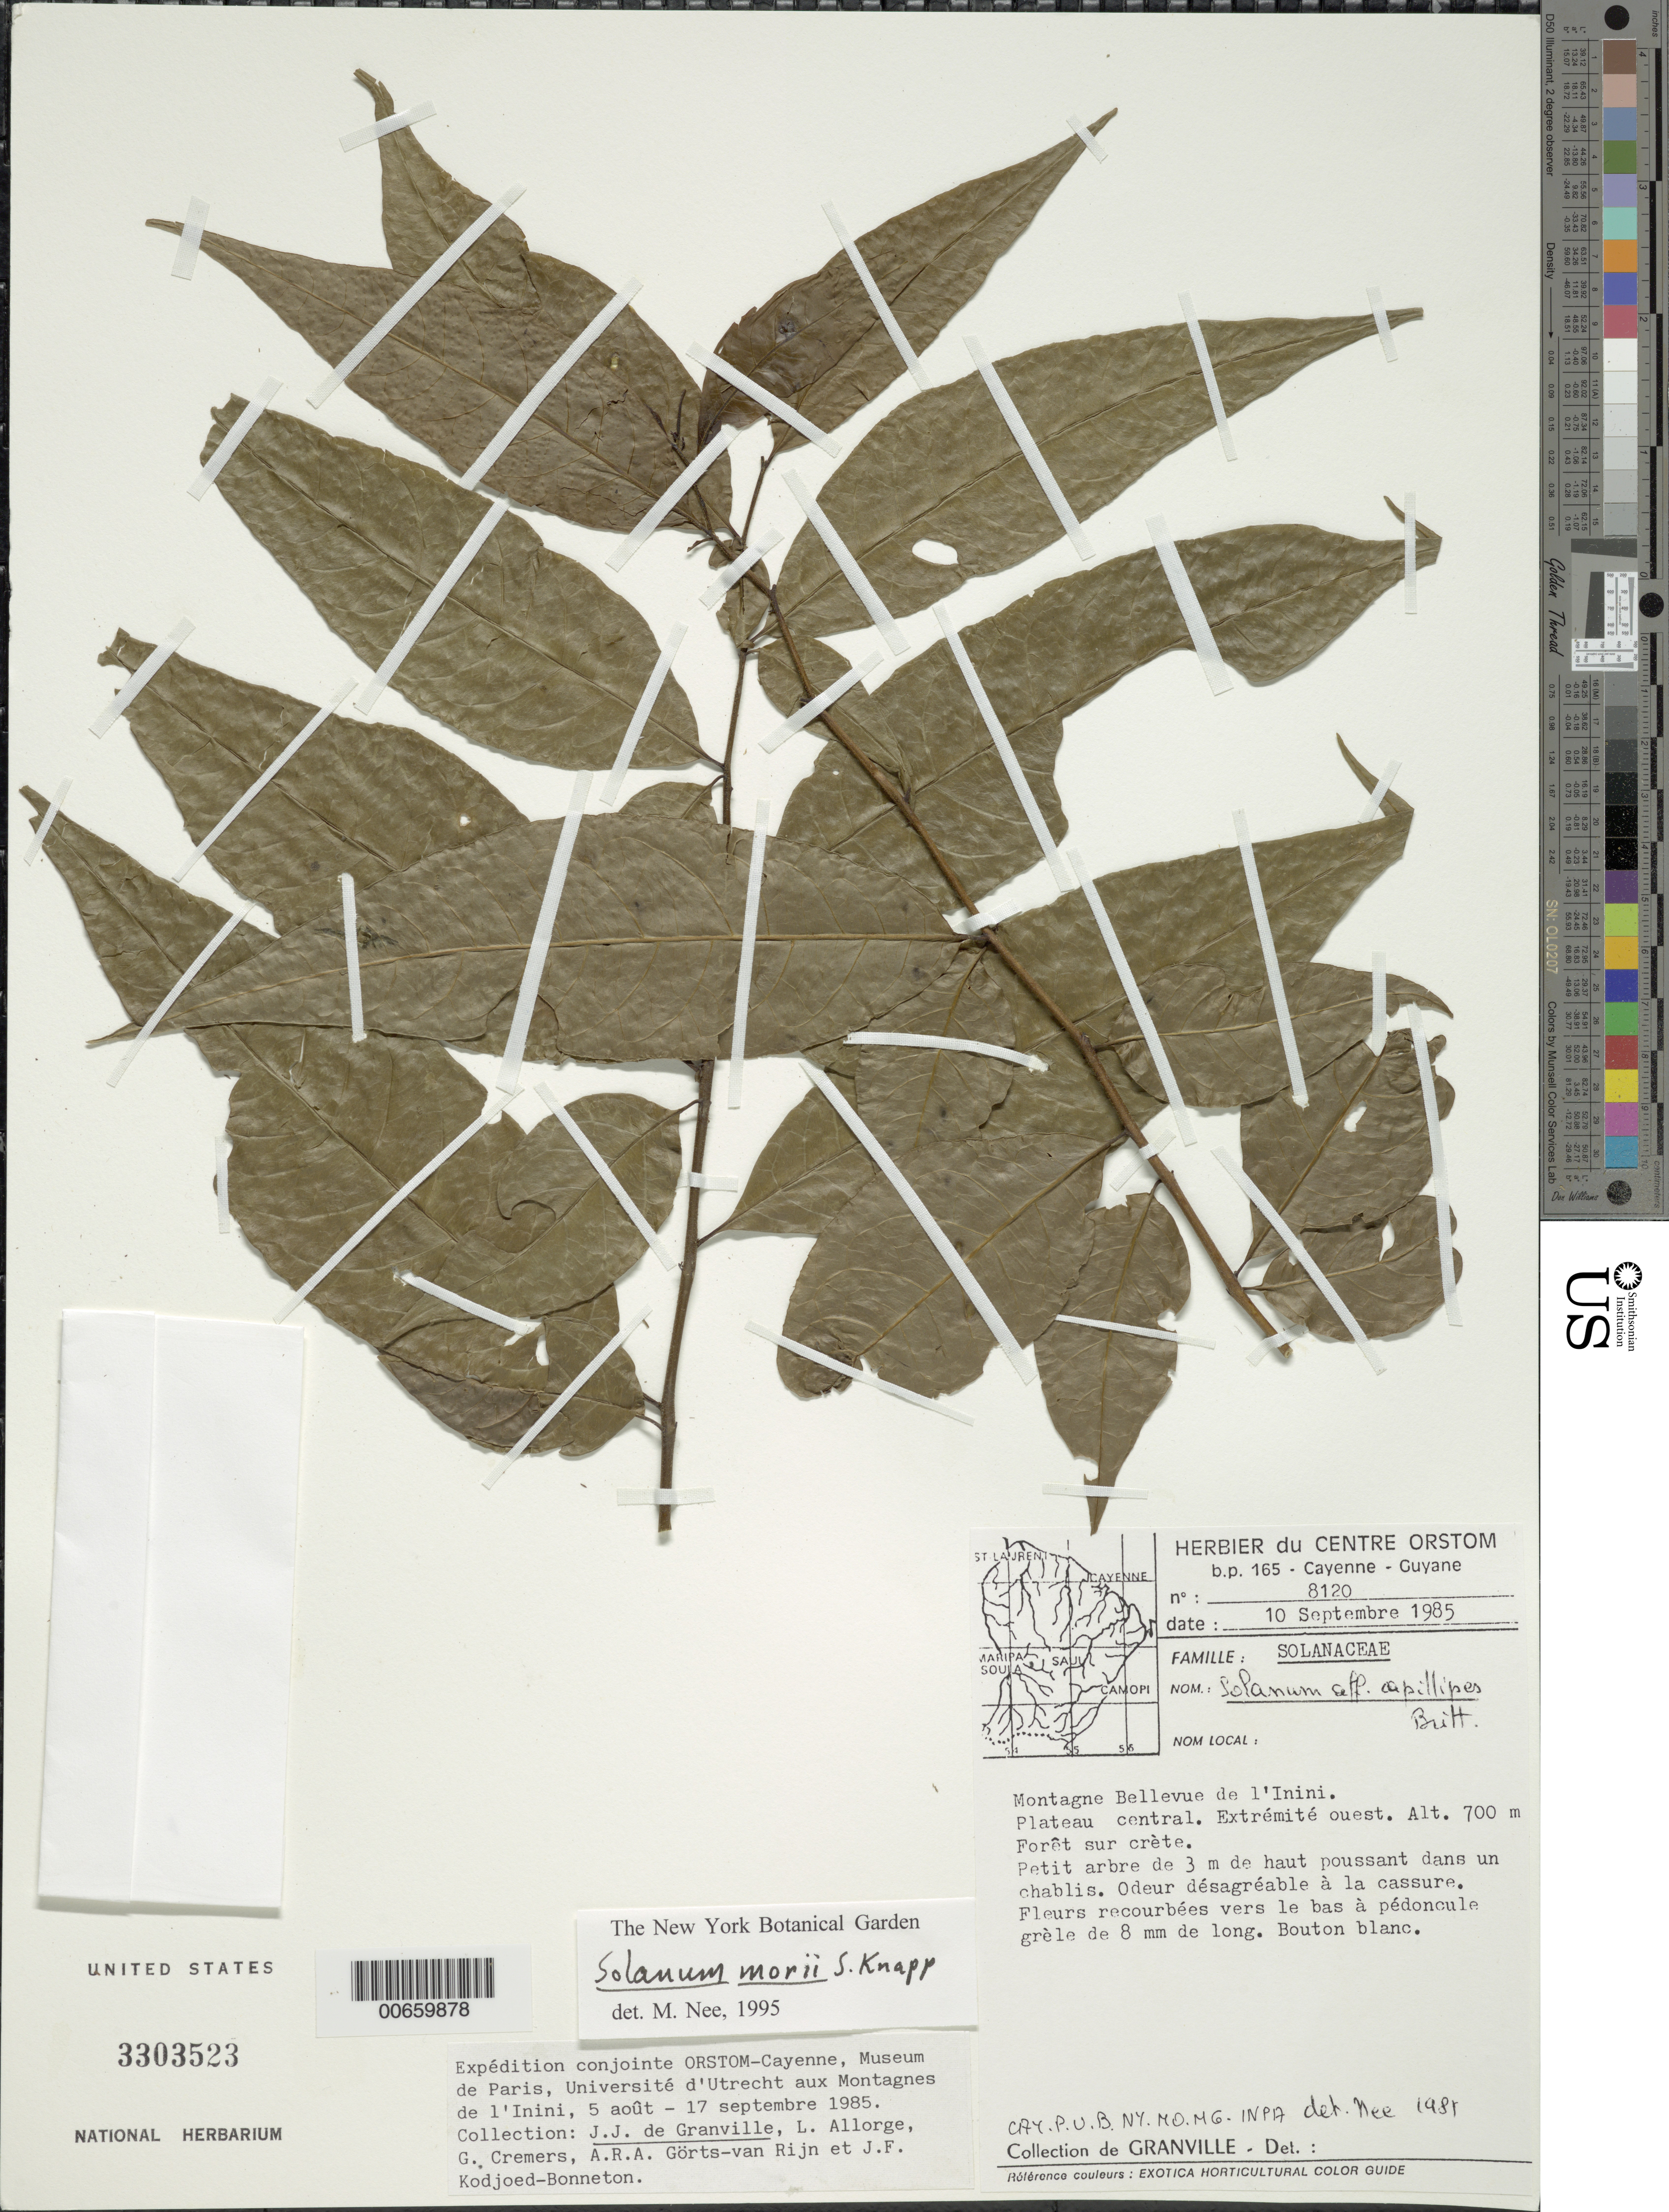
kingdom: Plantae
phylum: Tracheophyta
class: Magnoliopsida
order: Solanales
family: Solanaceae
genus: Solanum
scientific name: Solanum morii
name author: S. Knapp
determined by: Nee, Michael H.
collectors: J.-J. de Granville, L. Allorge, G. Cremers, A. .R. A. Görts-van Rijn & J. Kodjoed-Bonneton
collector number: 8120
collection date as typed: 9 Sep 1985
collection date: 1985-09-09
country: French Guiana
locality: Montagnes Bellevue de l'Inini, plateau centrale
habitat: Forêt sur crète.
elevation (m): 700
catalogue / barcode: US 3303523